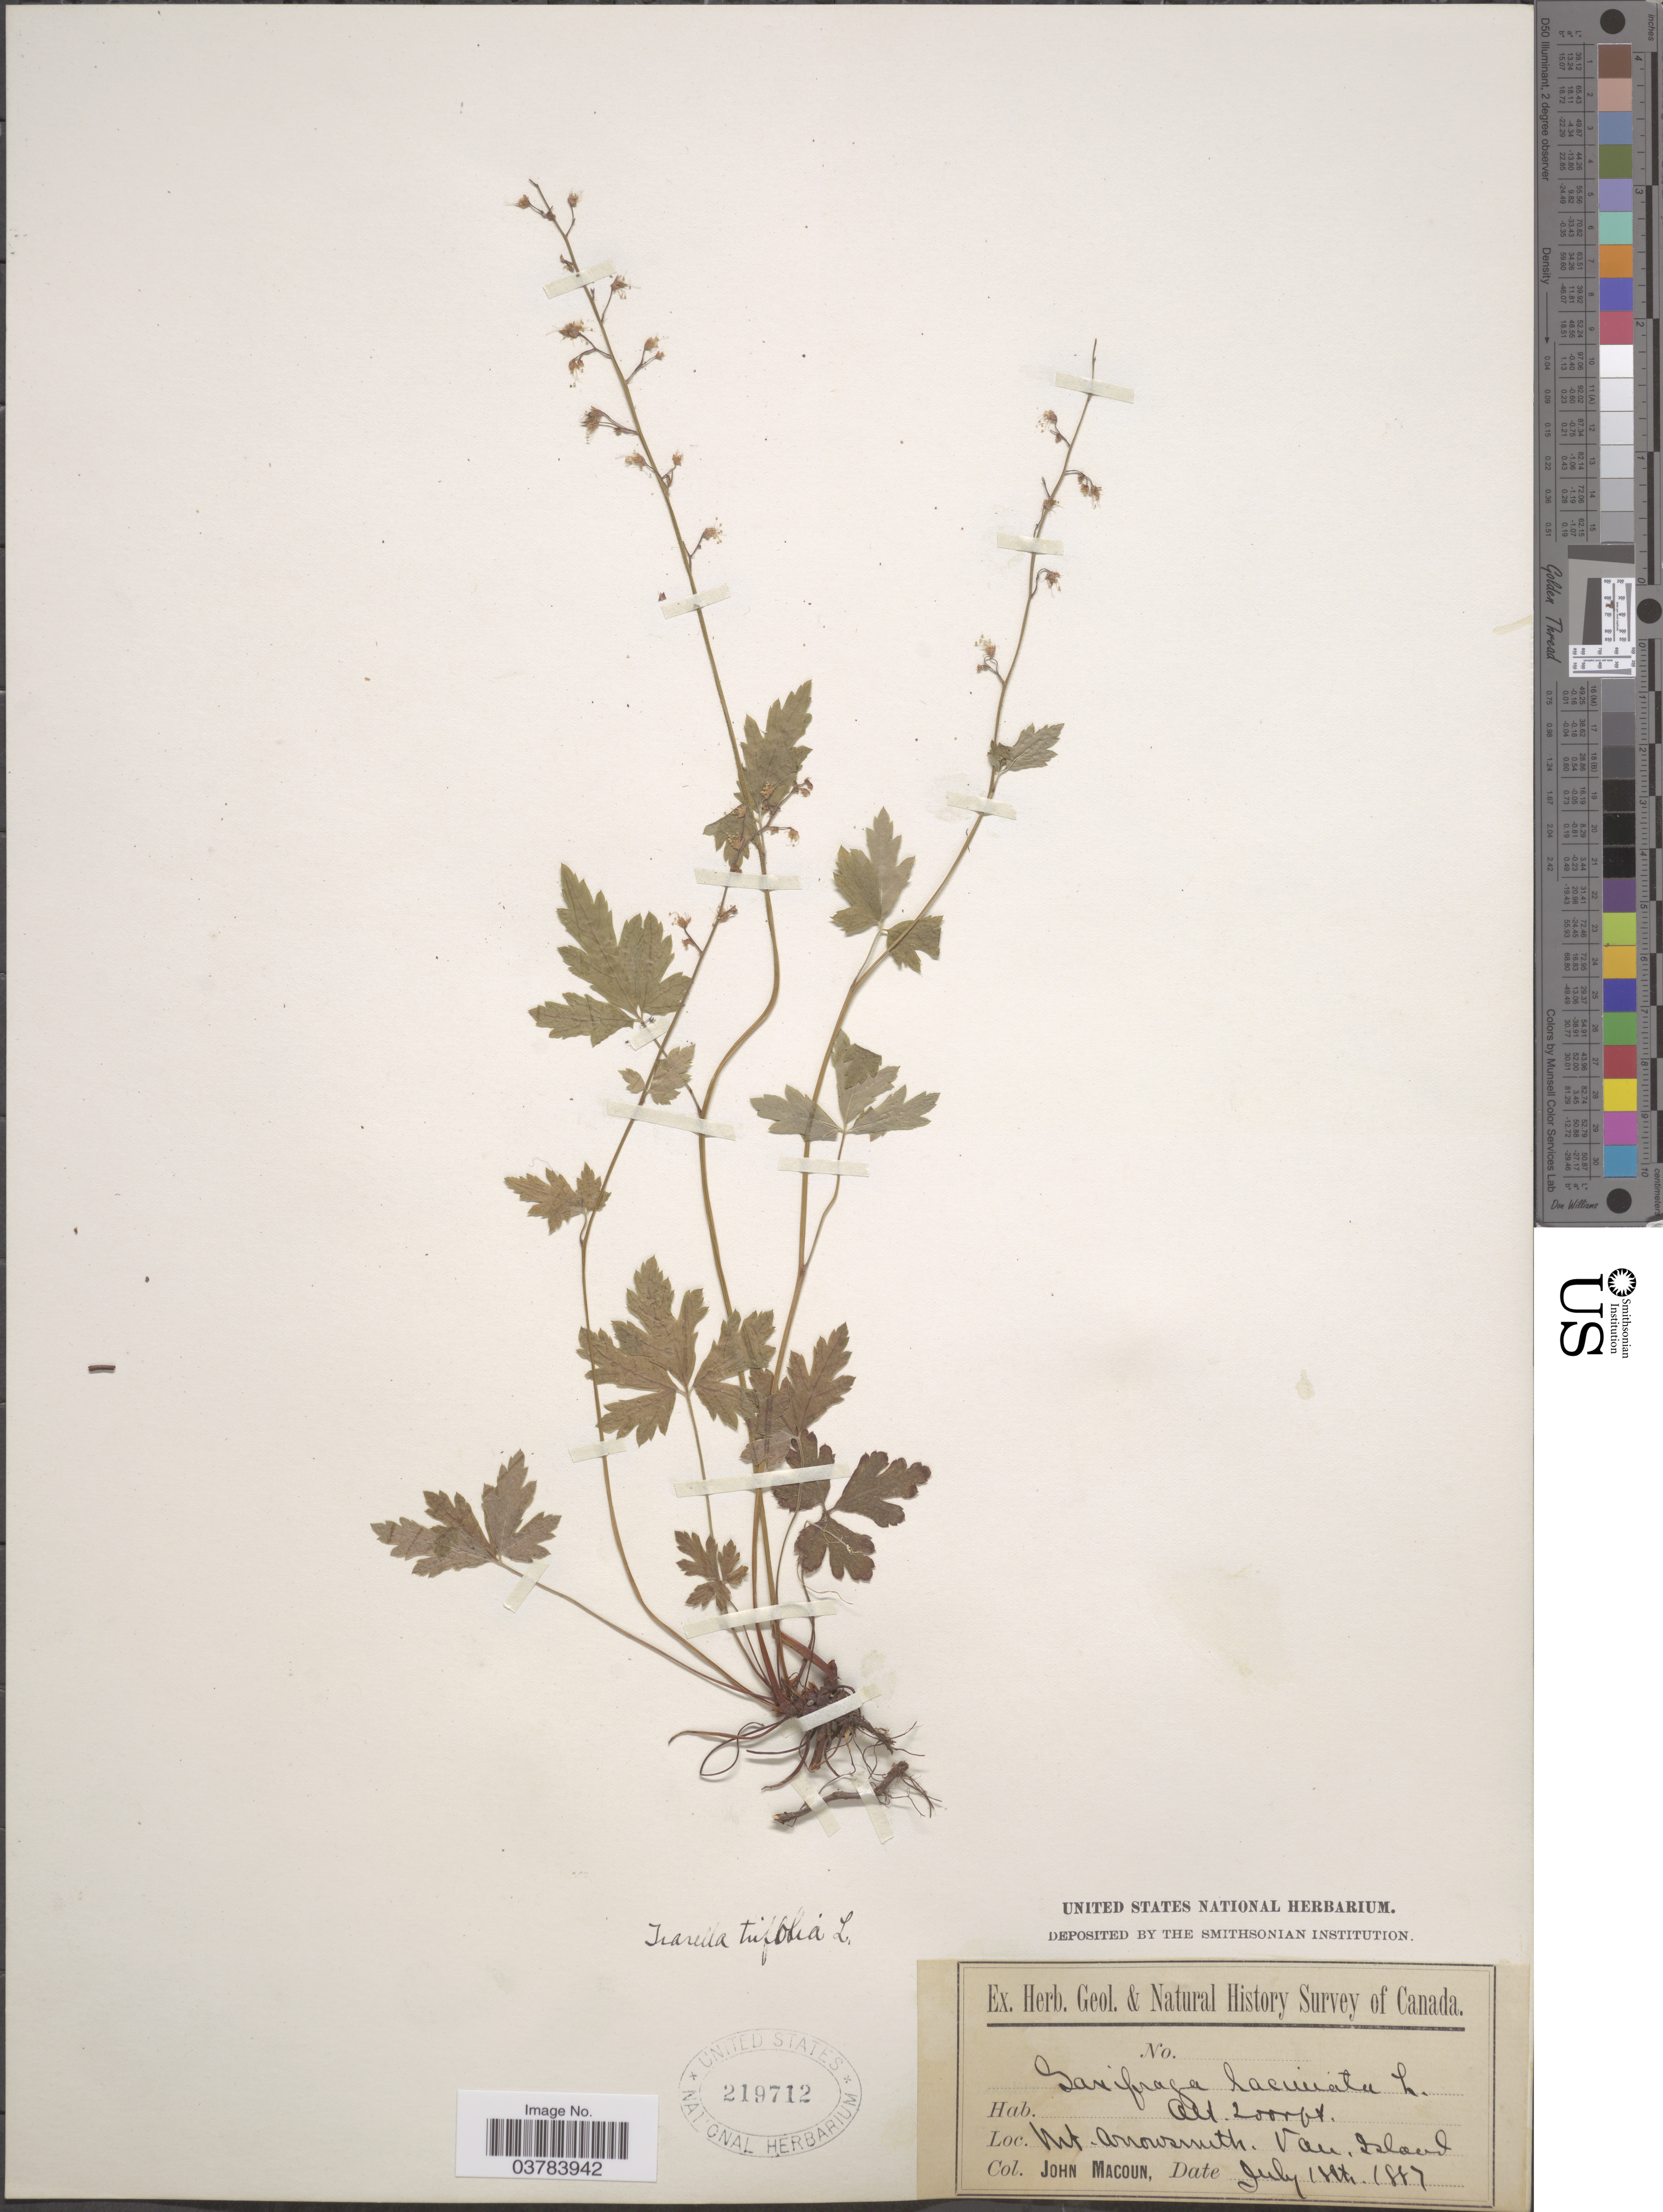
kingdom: Plantae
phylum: Tracheophyta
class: Magnoliopsida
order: Saxifragales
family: Saxifragaceae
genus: Tiarella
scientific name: Tiarella trifoliata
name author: L.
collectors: J. Macoun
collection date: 1887-07-01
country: Canada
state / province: British Columbia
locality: Geol. & Natural History Survey of Canada. Mt. Arrowsmouth, Van. Island.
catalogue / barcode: US 219712